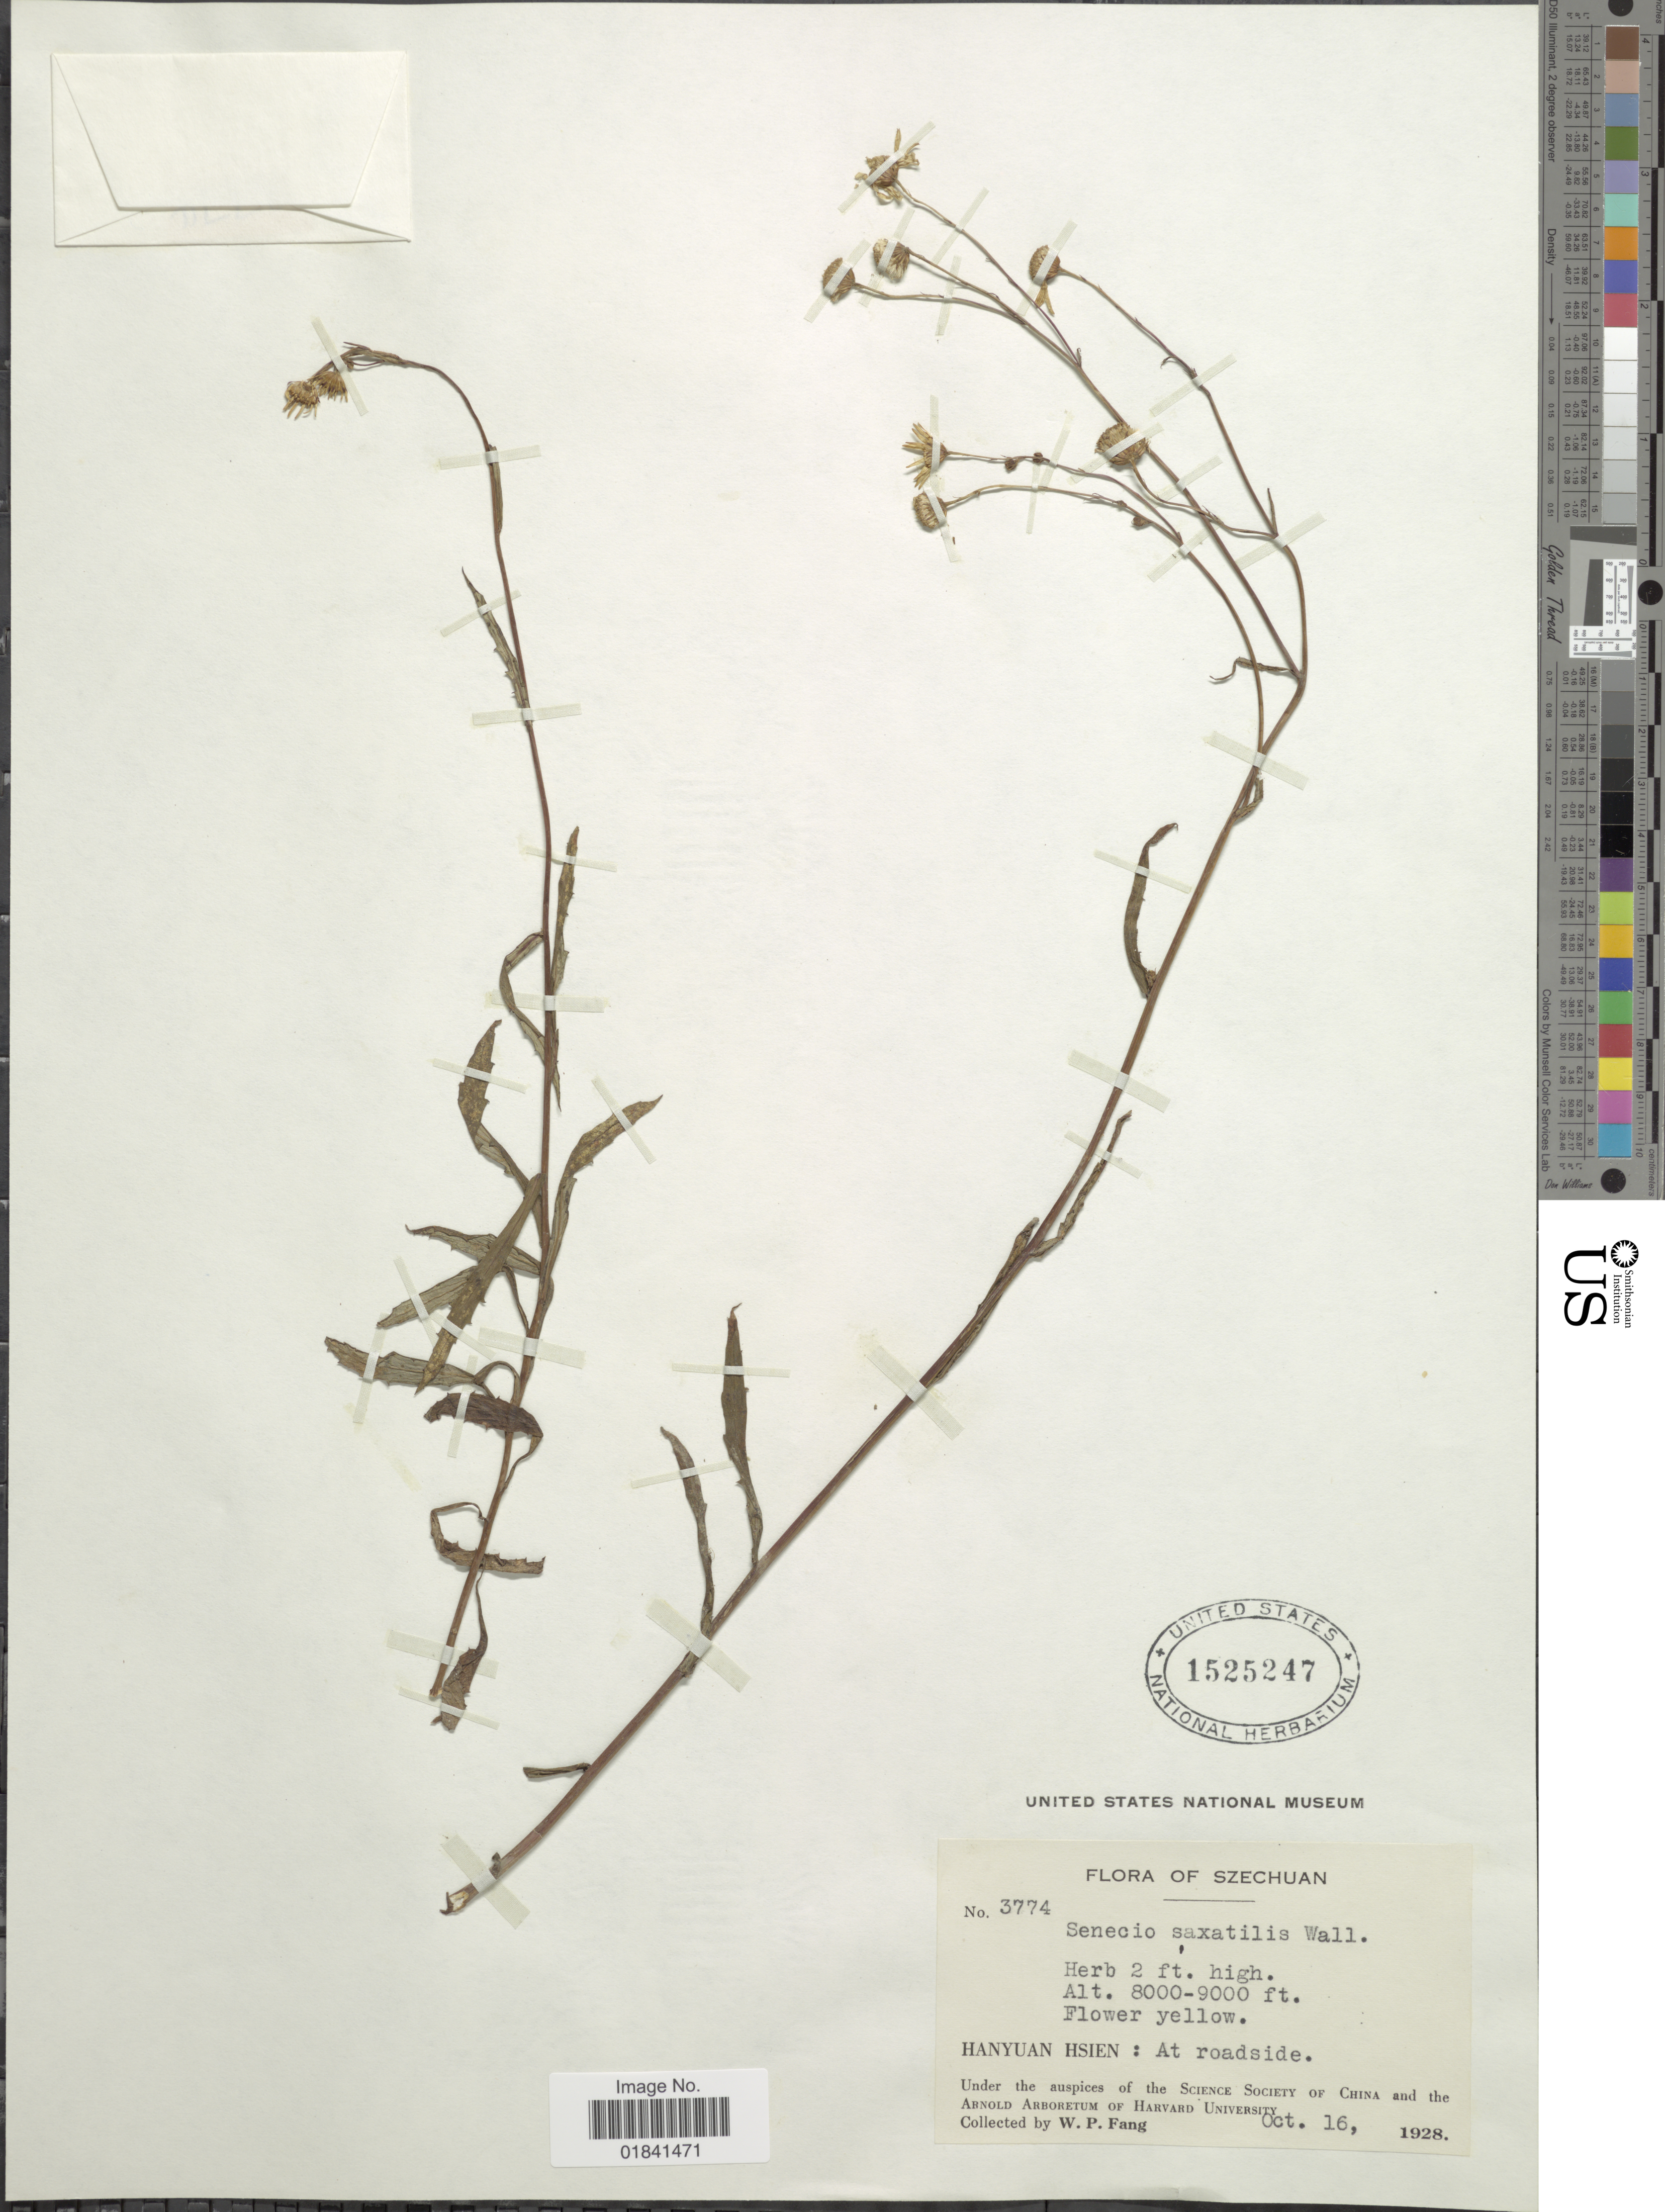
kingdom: Plantae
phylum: Tracheophyta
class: Magnoliopsida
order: Asterales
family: Asteraceae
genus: Senecio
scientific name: Senecio saxatilis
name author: Wall. & DC.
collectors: W. P. Fang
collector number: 3774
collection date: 1928-10-16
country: China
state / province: Sichuan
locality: Szechuan, Hanyuan Hsien: At roadside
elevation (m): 2438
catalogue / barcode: US 1525247